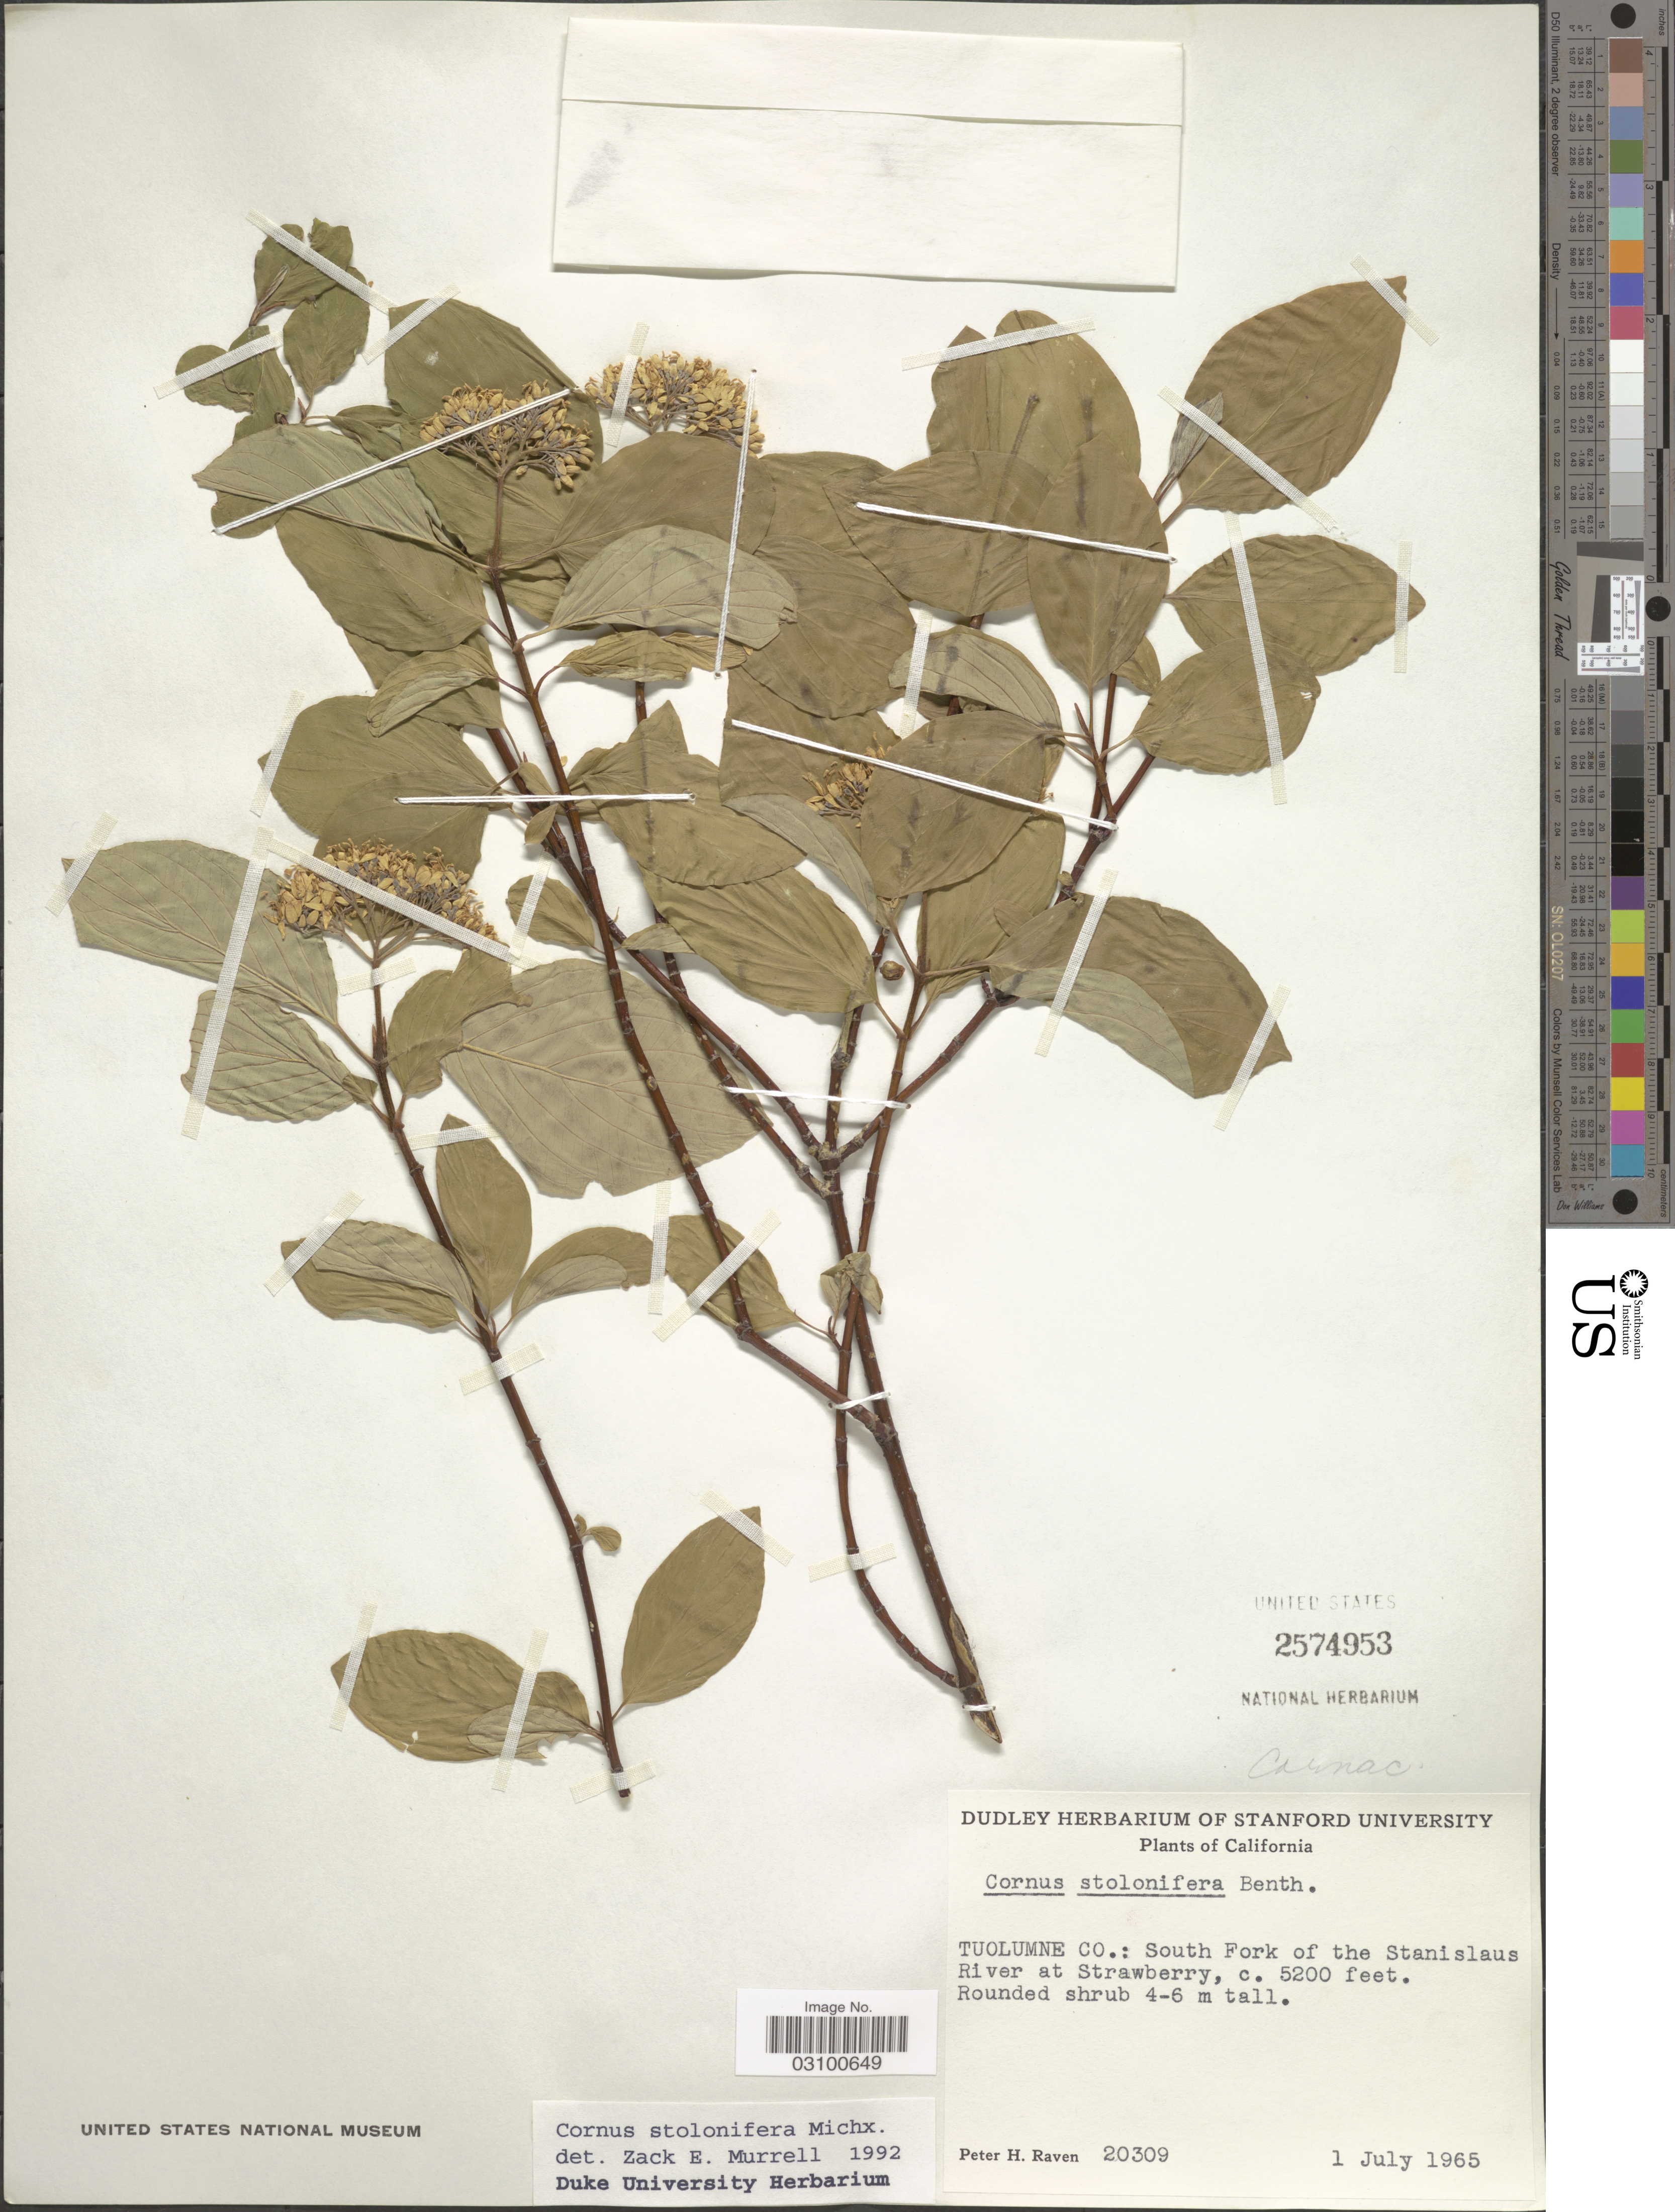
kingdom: Plantae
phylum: Tracheophyta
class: Magnoliopsida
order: Cornales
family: Cornaceae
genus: Cornus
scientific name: Cornus sericea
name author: L.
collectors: P. Raven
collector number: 20309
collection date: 1965-07-01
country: United States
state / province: California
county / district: Tuolumne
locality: Tuolumne Co.: South Fork of the Stanislaus River at Strawberry.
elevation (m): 1585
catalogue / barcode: US 2574953